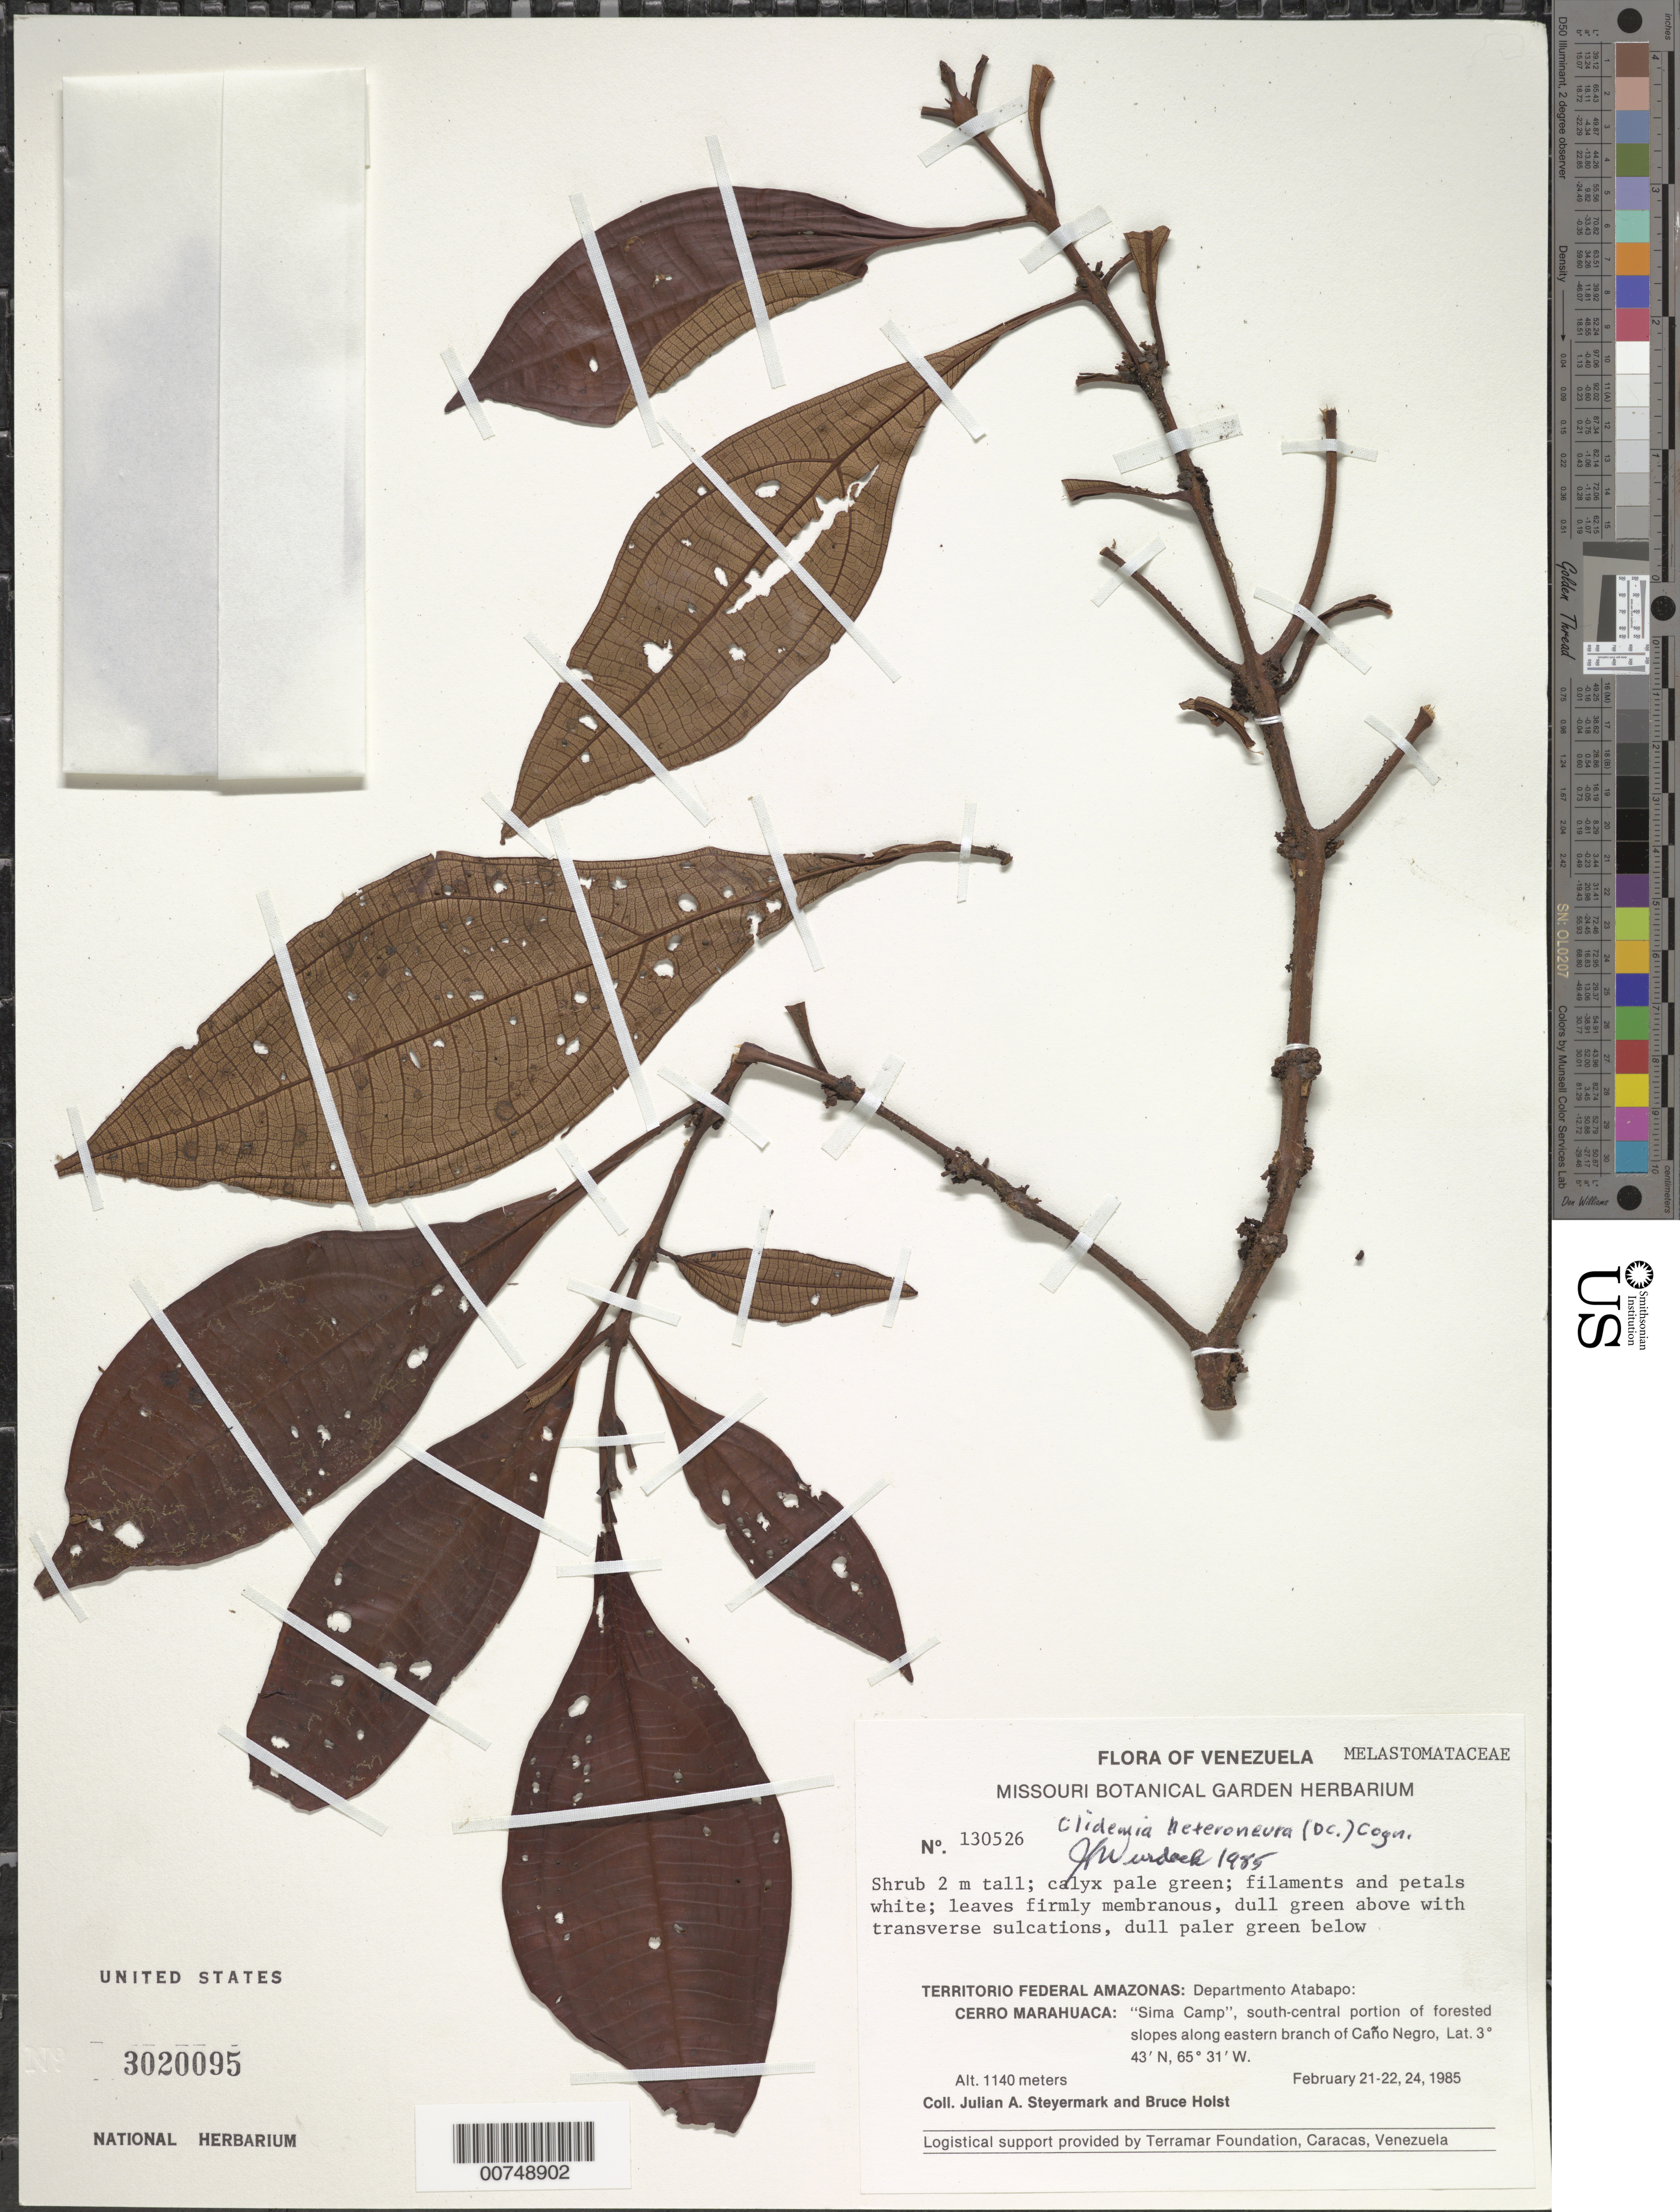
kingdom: Plantae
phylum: Tracheophyta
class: Magnoliopsida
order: Myrtales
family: Melastomataceae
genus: Clidemia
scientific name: Clidemia heteroneura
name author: (DC.) Cogn.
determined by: Wurdack, John J., (US), US (UNITED STATES)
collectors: J. Steyermark & B. Holst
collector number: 130526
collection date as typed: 21-Feb-85 to 24-Feb-85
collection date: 1985-02-21/1985-02-24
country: Venezuela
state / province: Amazonas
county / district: Atabapo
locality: Cerro Marahuaca, "Sima Camp", south-central portion of slopes along eastern branch of Caño Negro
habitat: Forested slopes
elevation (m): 1140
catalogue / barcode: US 3020095